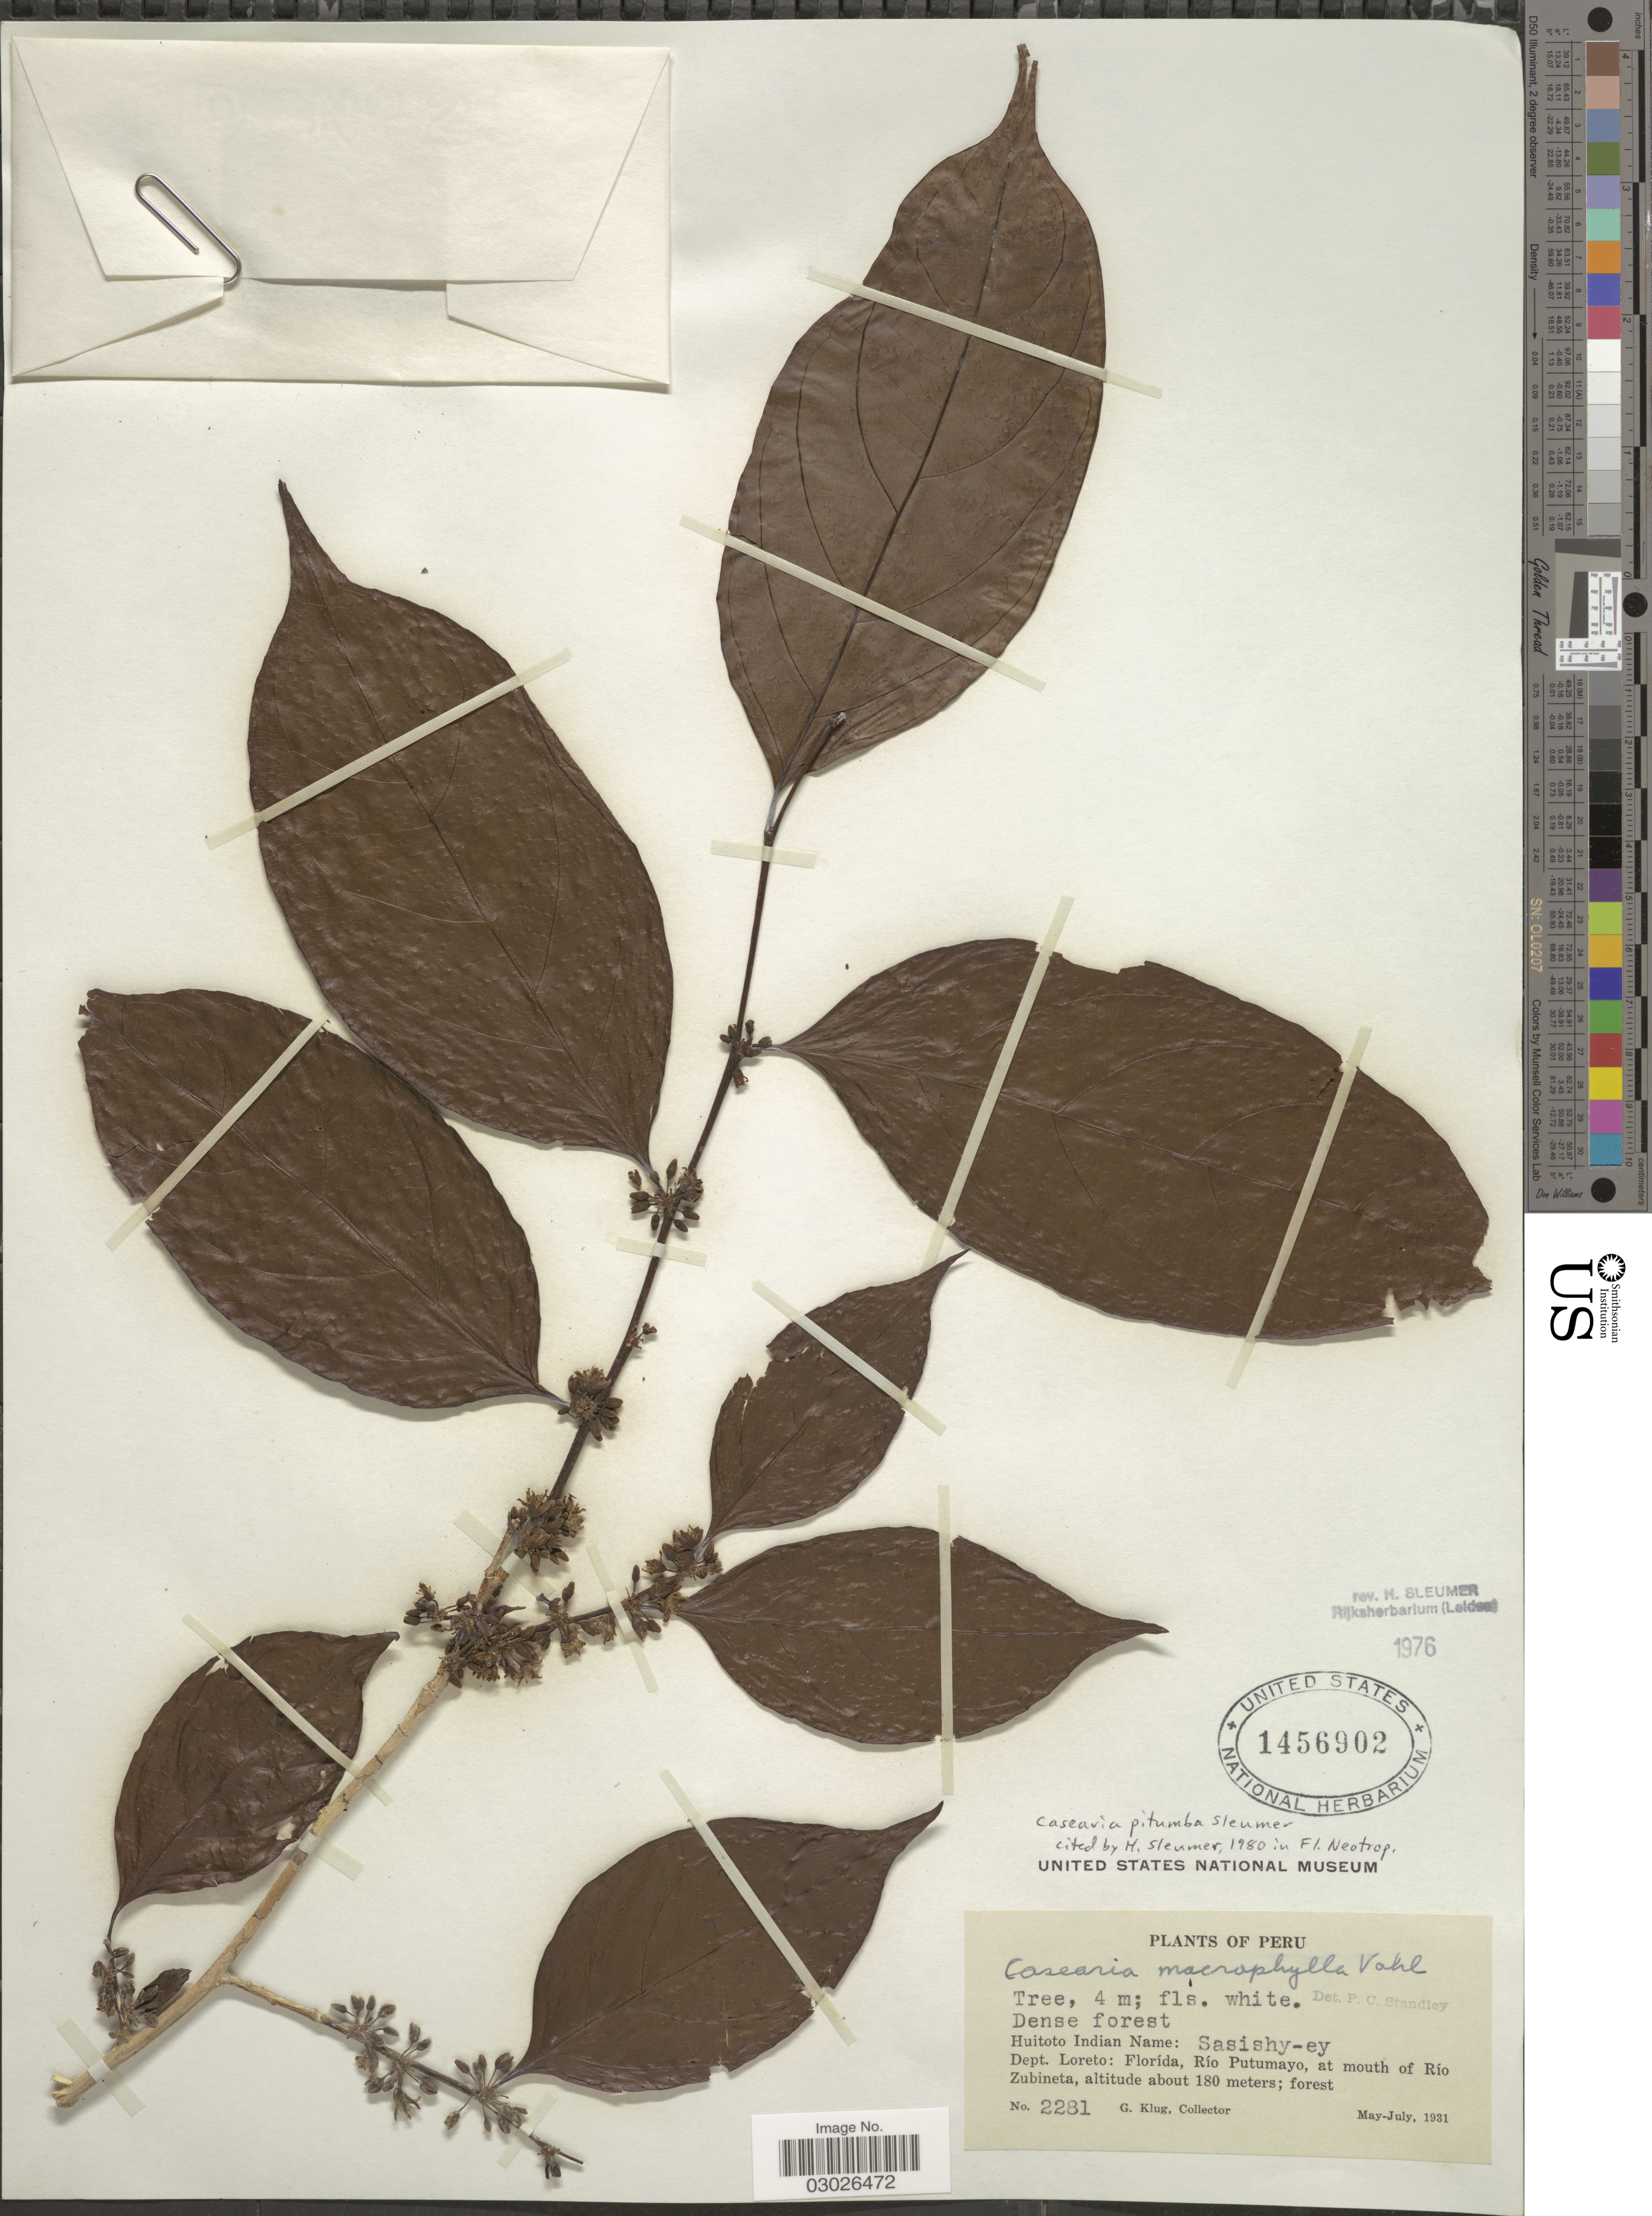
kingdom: Plantae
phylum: Tracheophyta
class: Magnoliopsida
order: Malpighiales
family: Salicaceae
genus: Casearia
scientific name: Casearia pitumba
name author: Sleumer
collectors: G. Klug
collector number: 2281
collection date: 1931-05/1931-07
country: Peru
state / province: Loreto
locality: Dept. Loreto: Florída, Río Putumayo, at mouth of Río Zubineta.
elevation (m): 180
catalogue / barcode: US 1456902